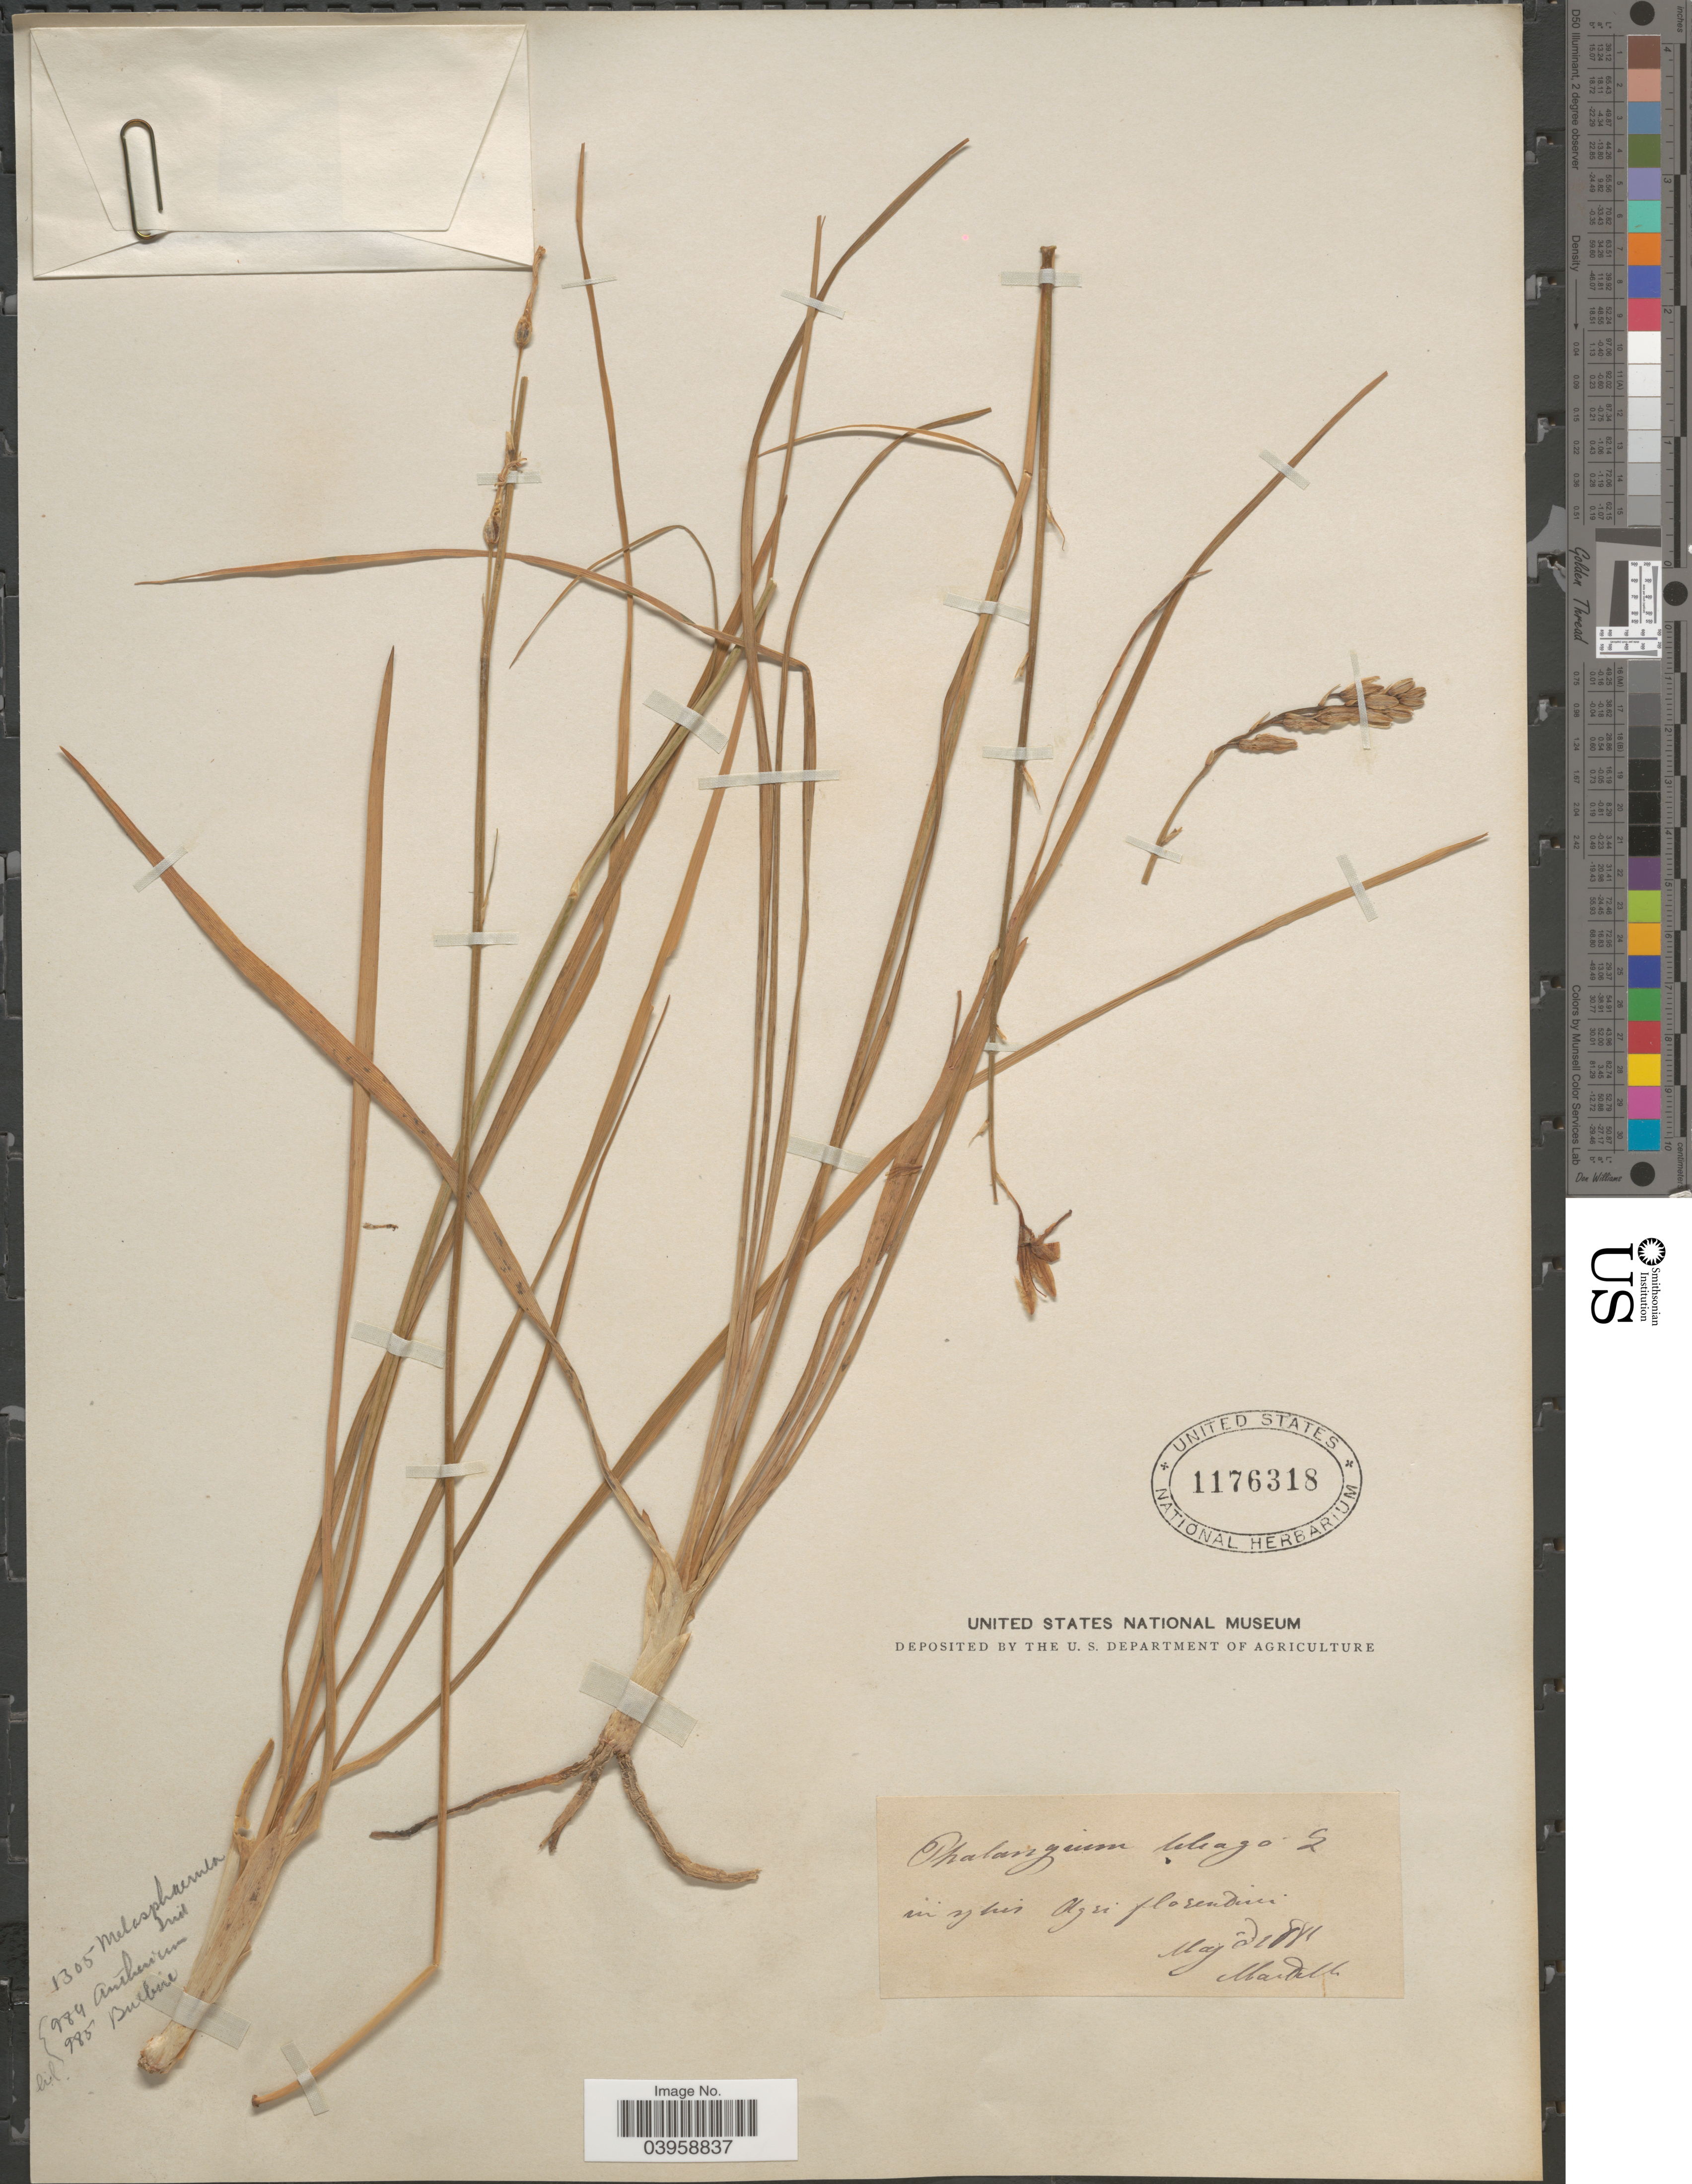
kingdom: Plantae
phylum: Tracheophyta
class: Liliopsida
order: Asparagales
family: Asparagaceae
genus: Anthericum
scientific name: Anthericum liliago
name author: L.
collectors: -. Mardell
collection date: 1881-05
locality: In sylvis Agri florendini.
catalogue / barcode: US 1176318